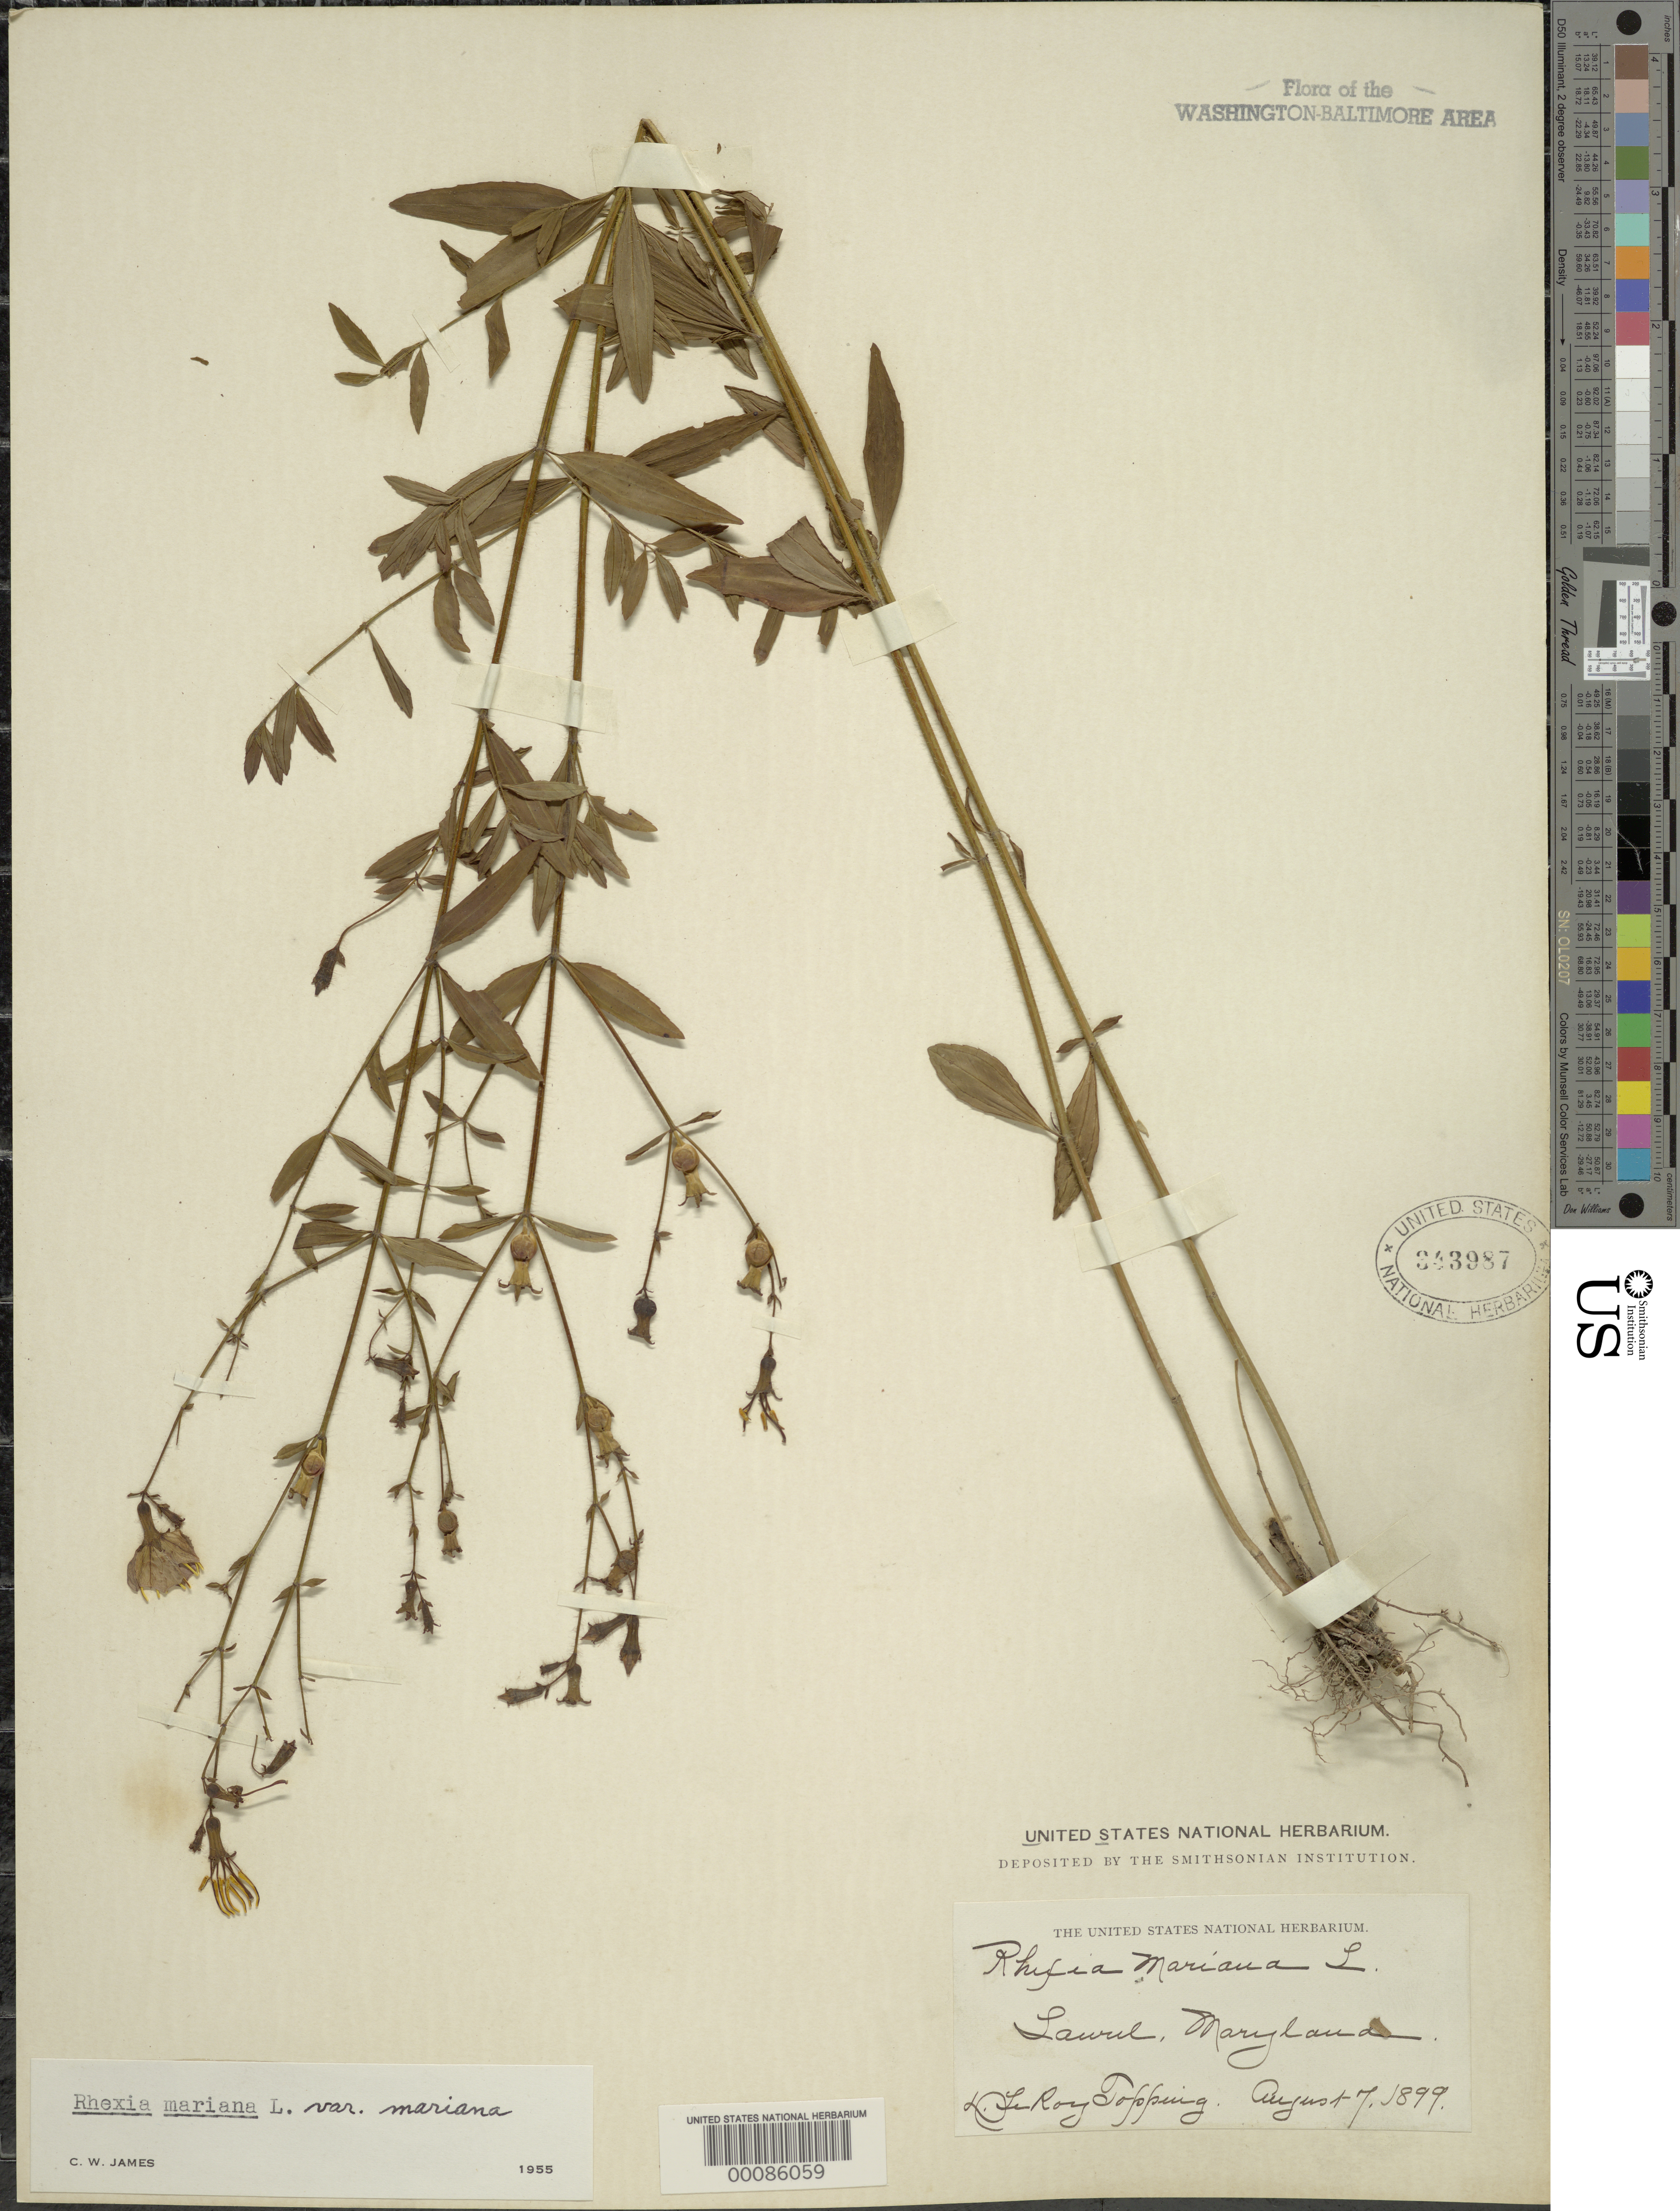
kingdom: Plantae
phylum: Tracheophyta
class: Magnoliopsida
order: Myrtales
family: Melastomataceae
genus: Rhexia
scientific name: Rhexia mariana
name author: L.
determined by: James, C. W.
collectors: D. L. Topping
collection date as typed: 07 Aug 1899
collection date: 1899-08-07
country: United States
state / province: Maryland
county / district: Prince George's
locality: Laurel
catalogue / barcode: US 343987